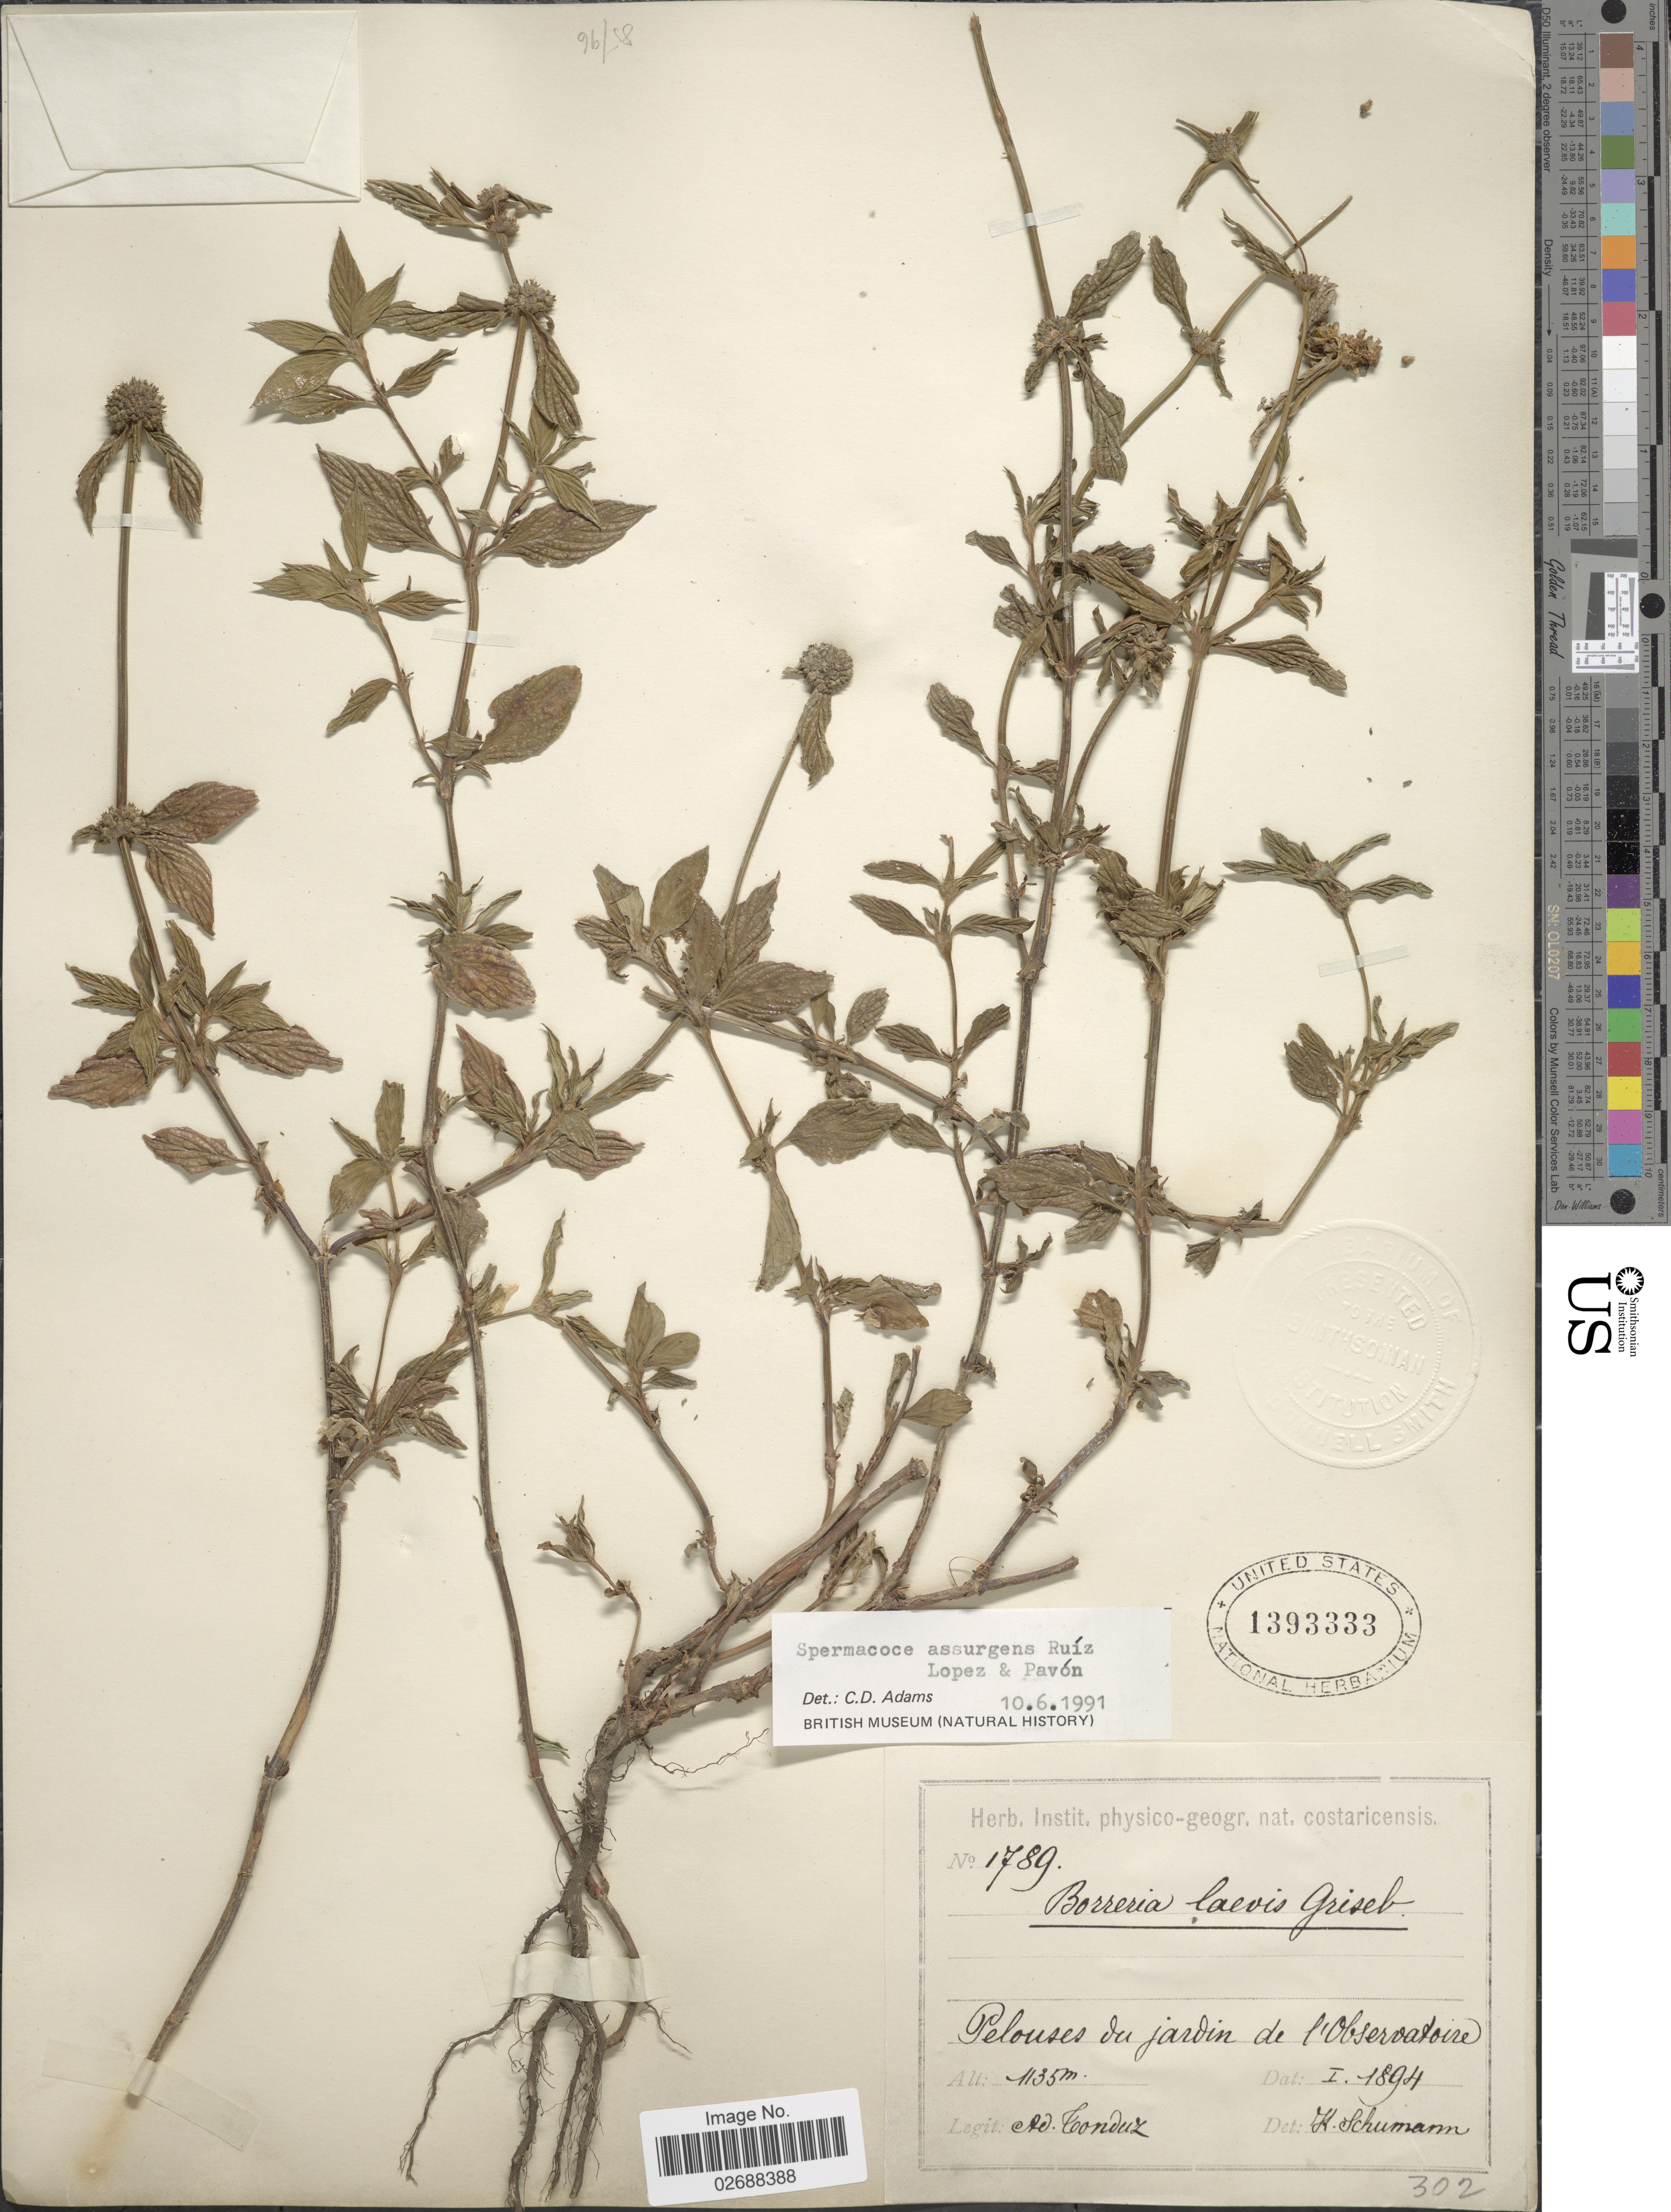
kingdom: Plantae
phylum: Tracheophyta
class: Magnoliopsida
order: Gentianales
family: Rubiaceae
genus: Borreria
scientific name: Borreria assurgens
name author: (Ruiz & Pav.) Griseb.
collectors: A. Tonduz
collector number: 1789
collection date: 1894-01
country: Costa Rica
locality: Pelouses du jardin de l'Observatoire.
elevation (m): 1135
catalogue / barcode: US 1393333